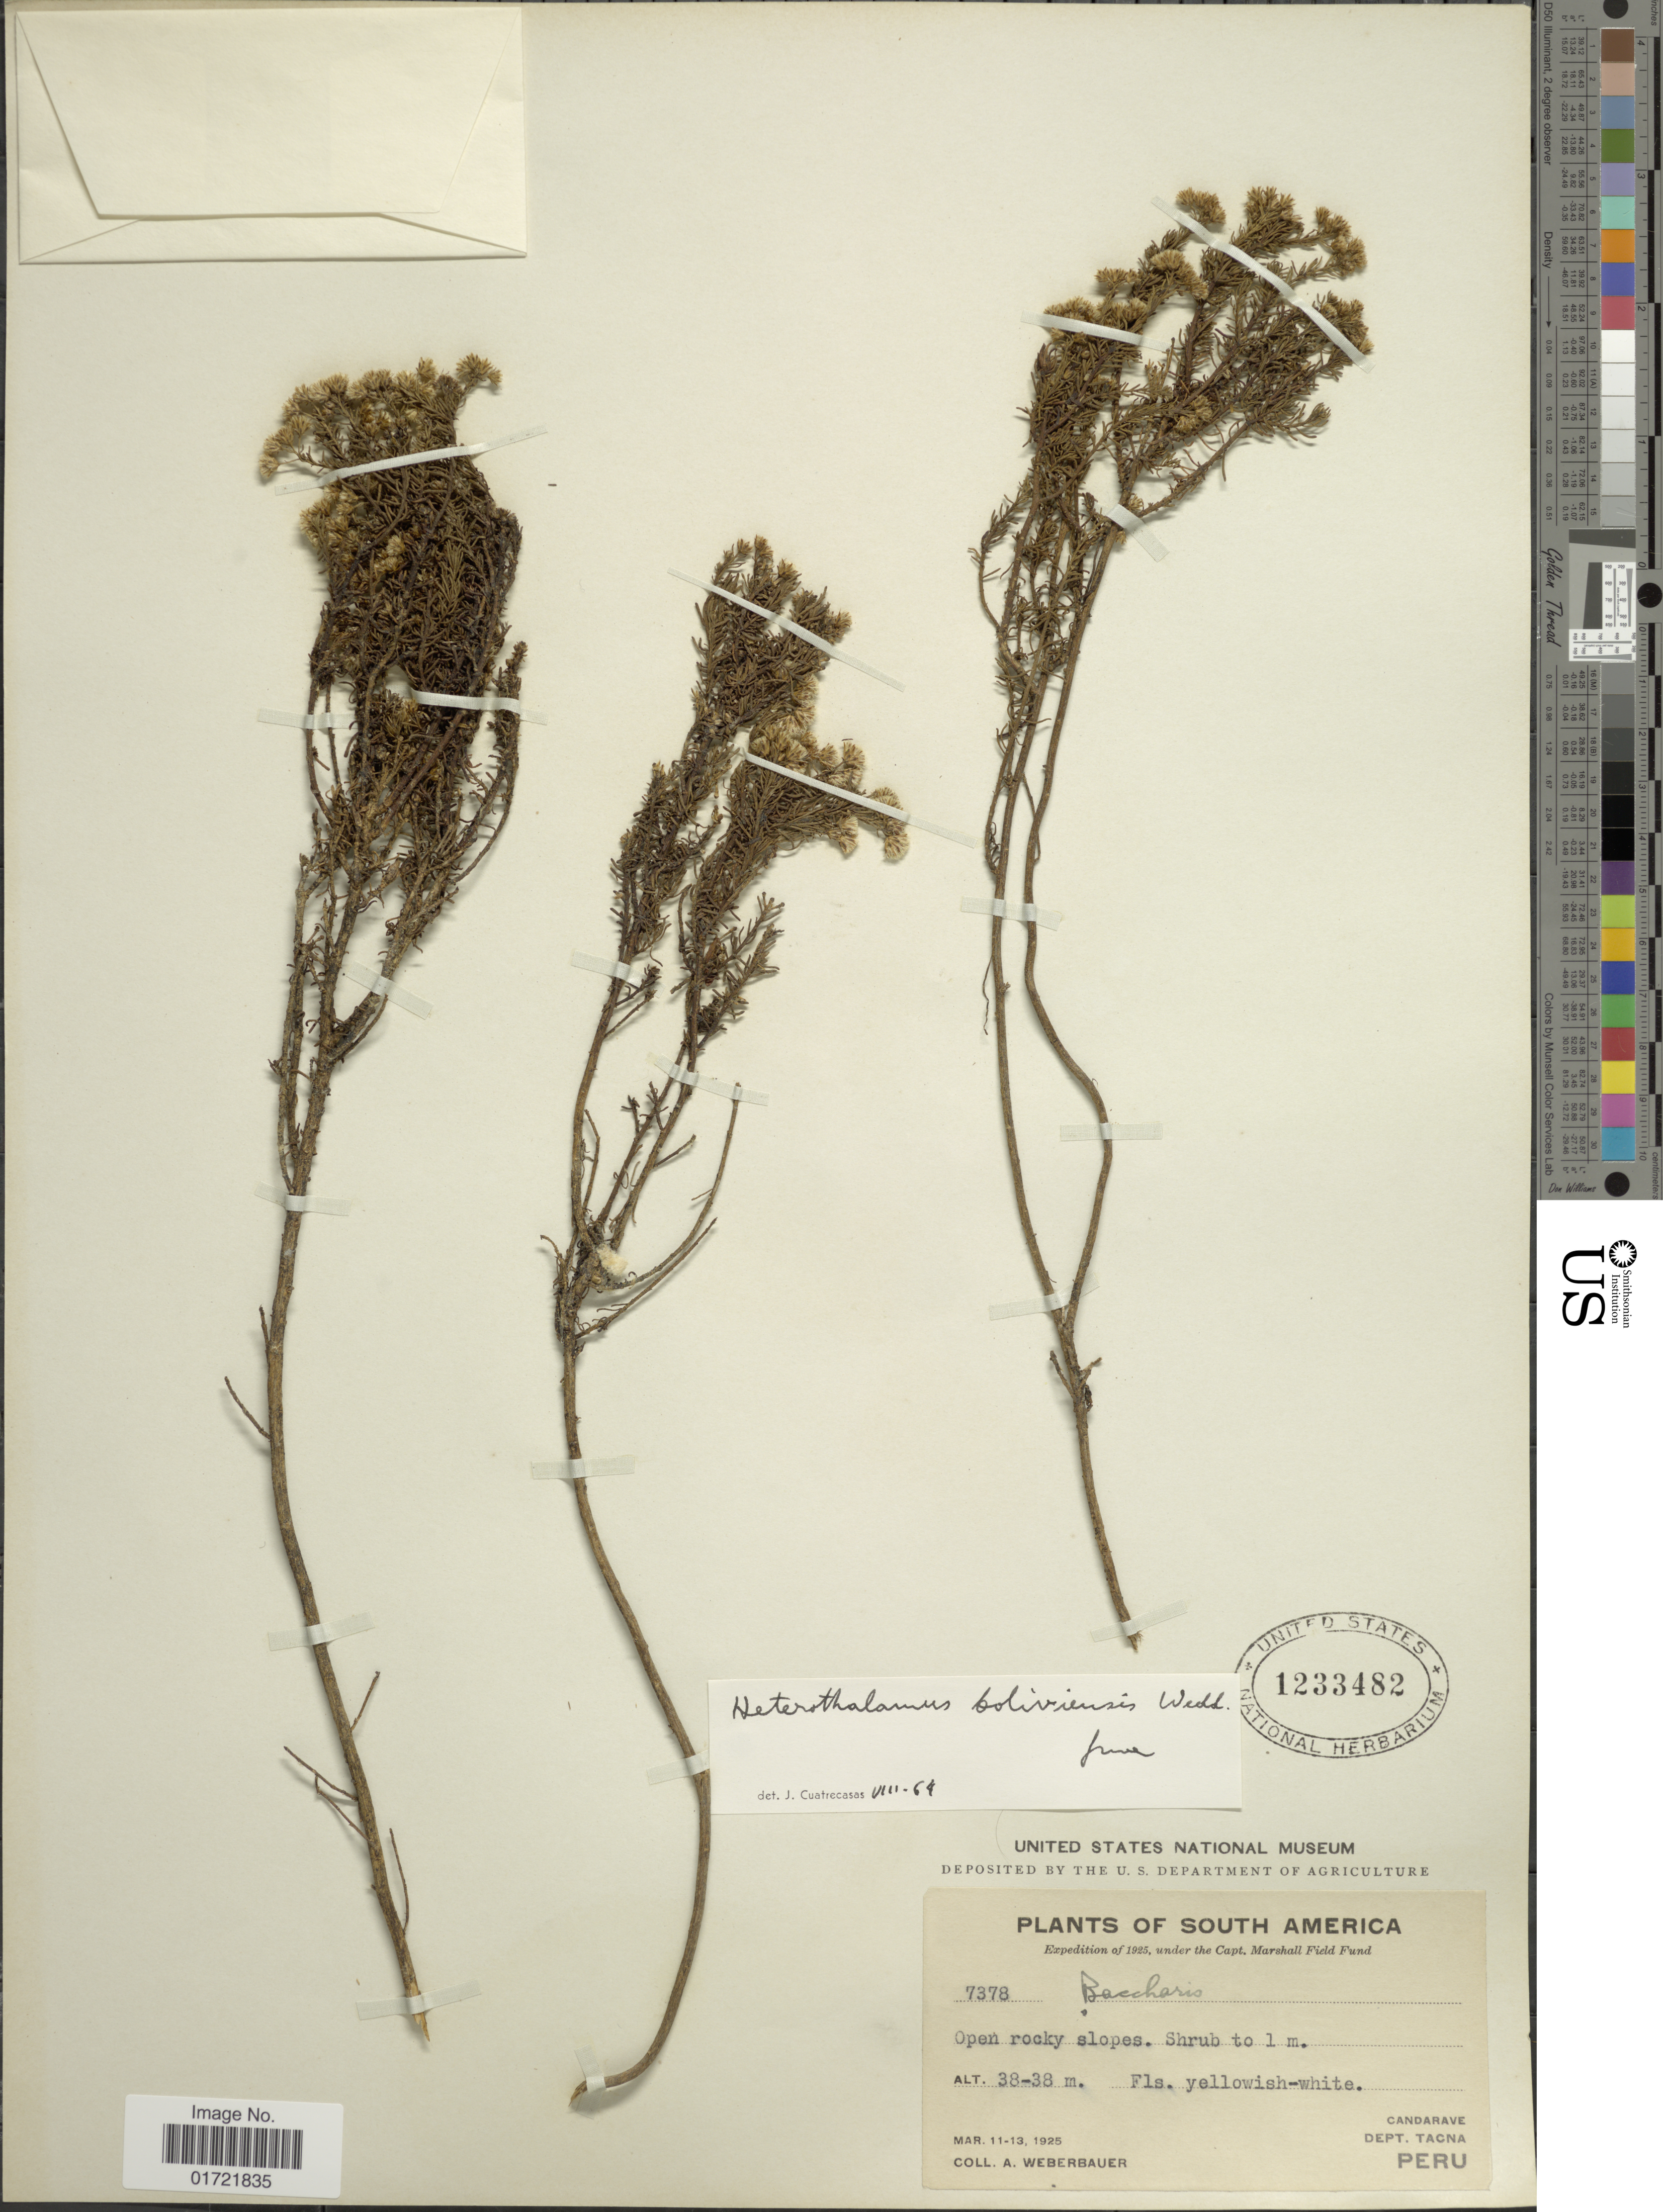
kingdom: Plantae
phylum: Tracheophyta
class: Magnoliopsida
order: Asterales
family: Asteraceae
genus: Baccharis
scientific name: Baccharis bolivensis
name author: (Wedd.) Cabrera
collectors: A. Weberbauer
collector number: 7378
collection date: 1925-03-11/1925-03-13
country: Peru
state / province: Tacna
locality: Candarave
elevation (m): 38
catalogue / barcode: US 1233482